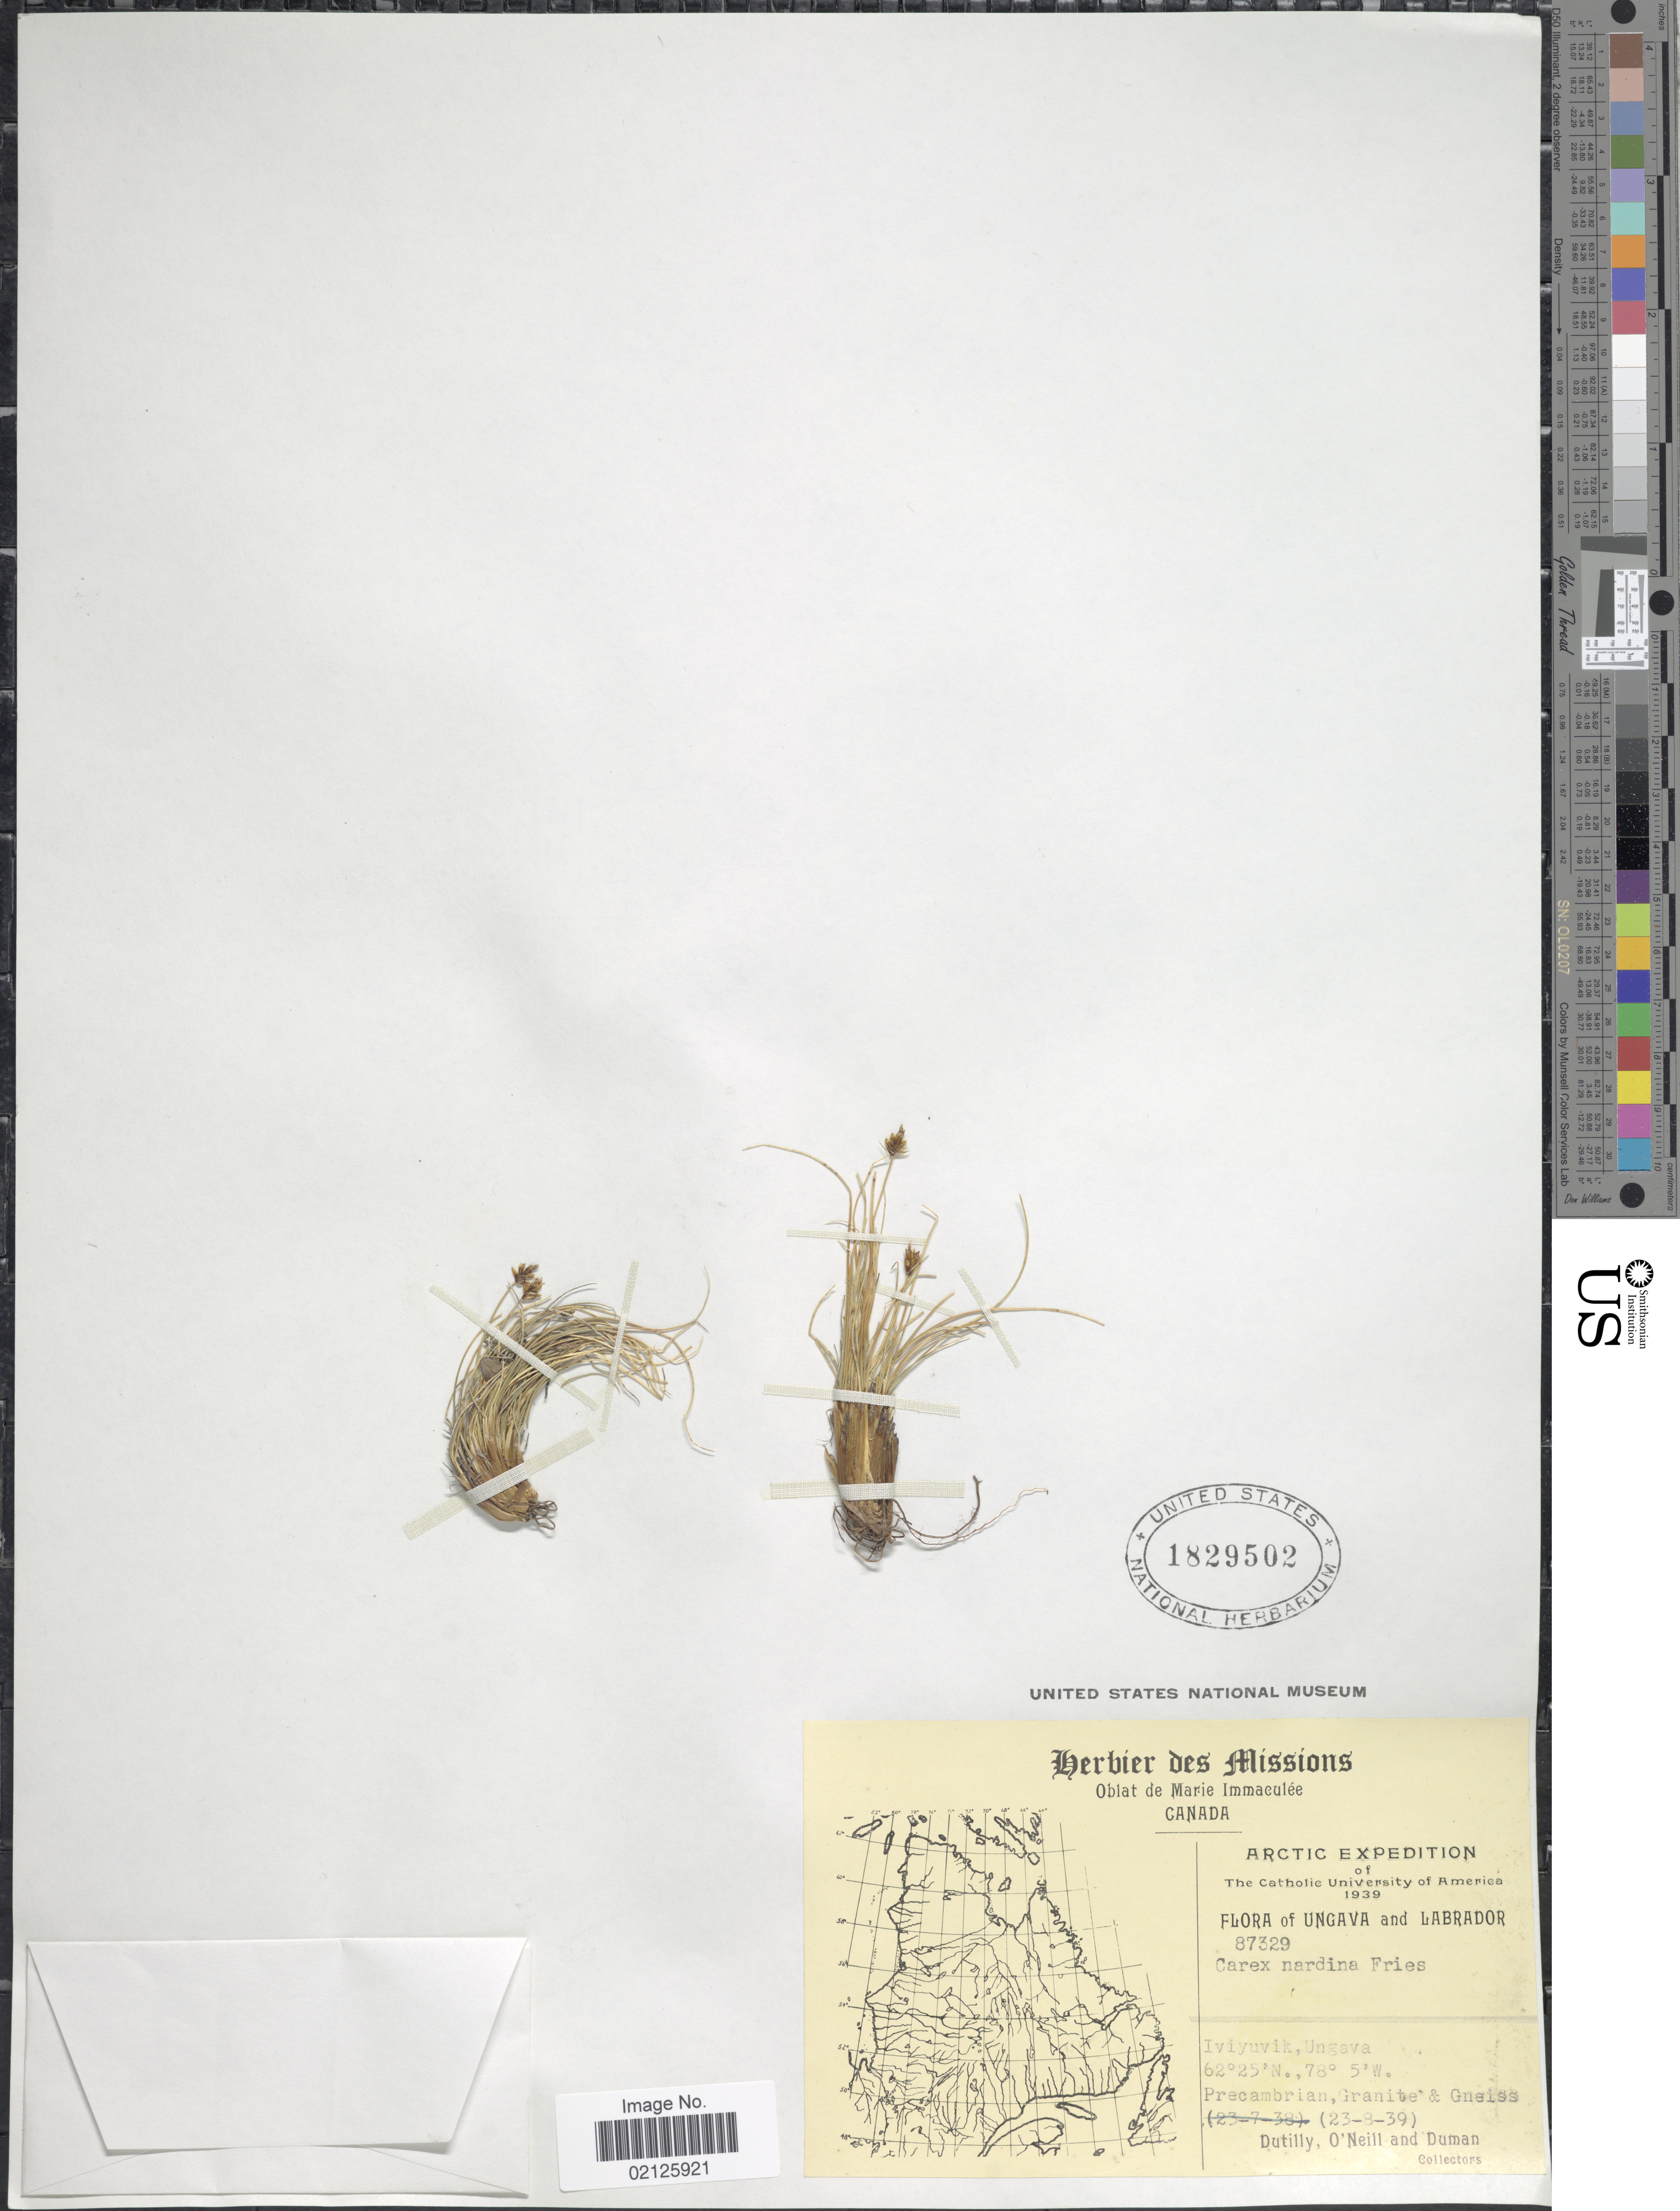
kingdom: Plantae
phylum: Tracheophyta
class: Liliopsida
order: Poales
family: Cyperaceae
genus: Carex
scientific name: Carex nardina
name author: (Hornem.) Fr.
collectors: -. Dutilly, O' Neill & -. Duman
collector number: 87329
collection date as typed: Transcribed d/m/y: 23/8/39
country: Canada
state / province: Quebec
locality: Arctic, Ungava, Iviyuvik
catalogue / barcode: US 1829502